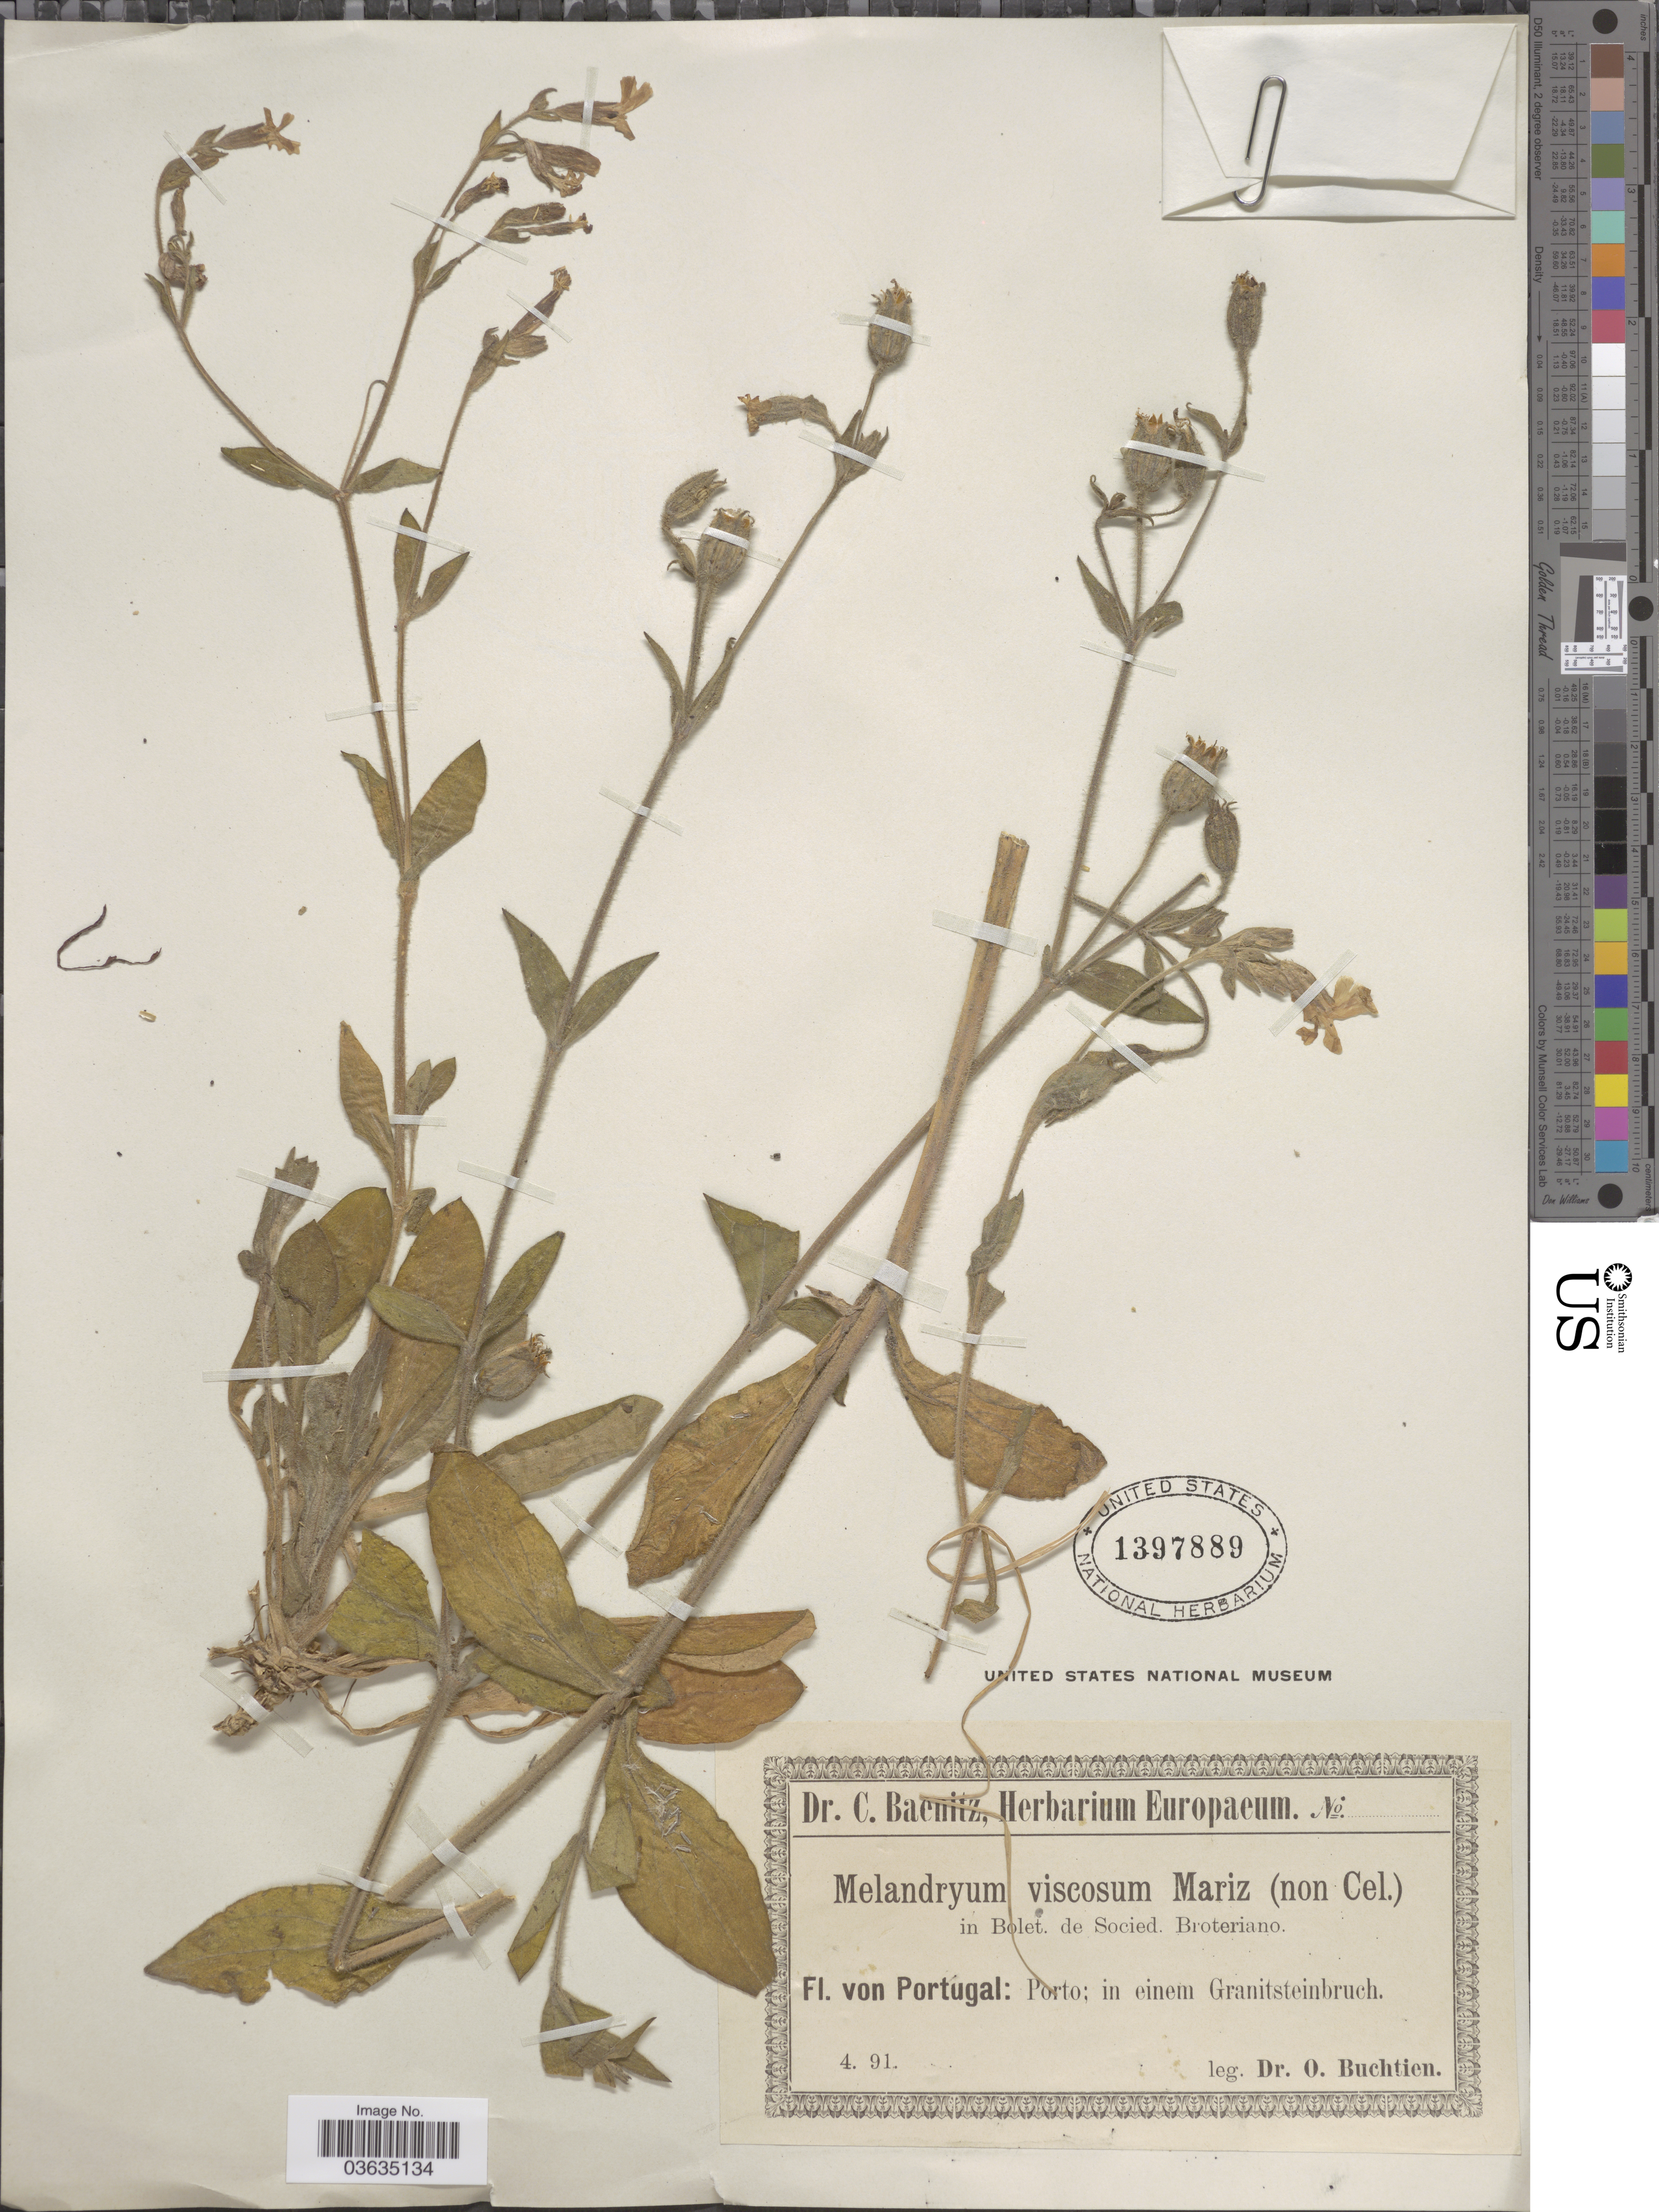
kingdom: Plantae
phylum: Tracheophyta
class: Magnoliopsida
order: Caryophyllales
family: Caryophyllaceae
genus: Silene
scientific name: Silene marizii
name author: Samp.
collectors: O. Buchtien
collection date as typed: Transcribed d/m/y: /4/91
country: Portugal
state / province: Porto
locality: In einem Granitsteinbruch.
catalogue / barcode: US 1397889